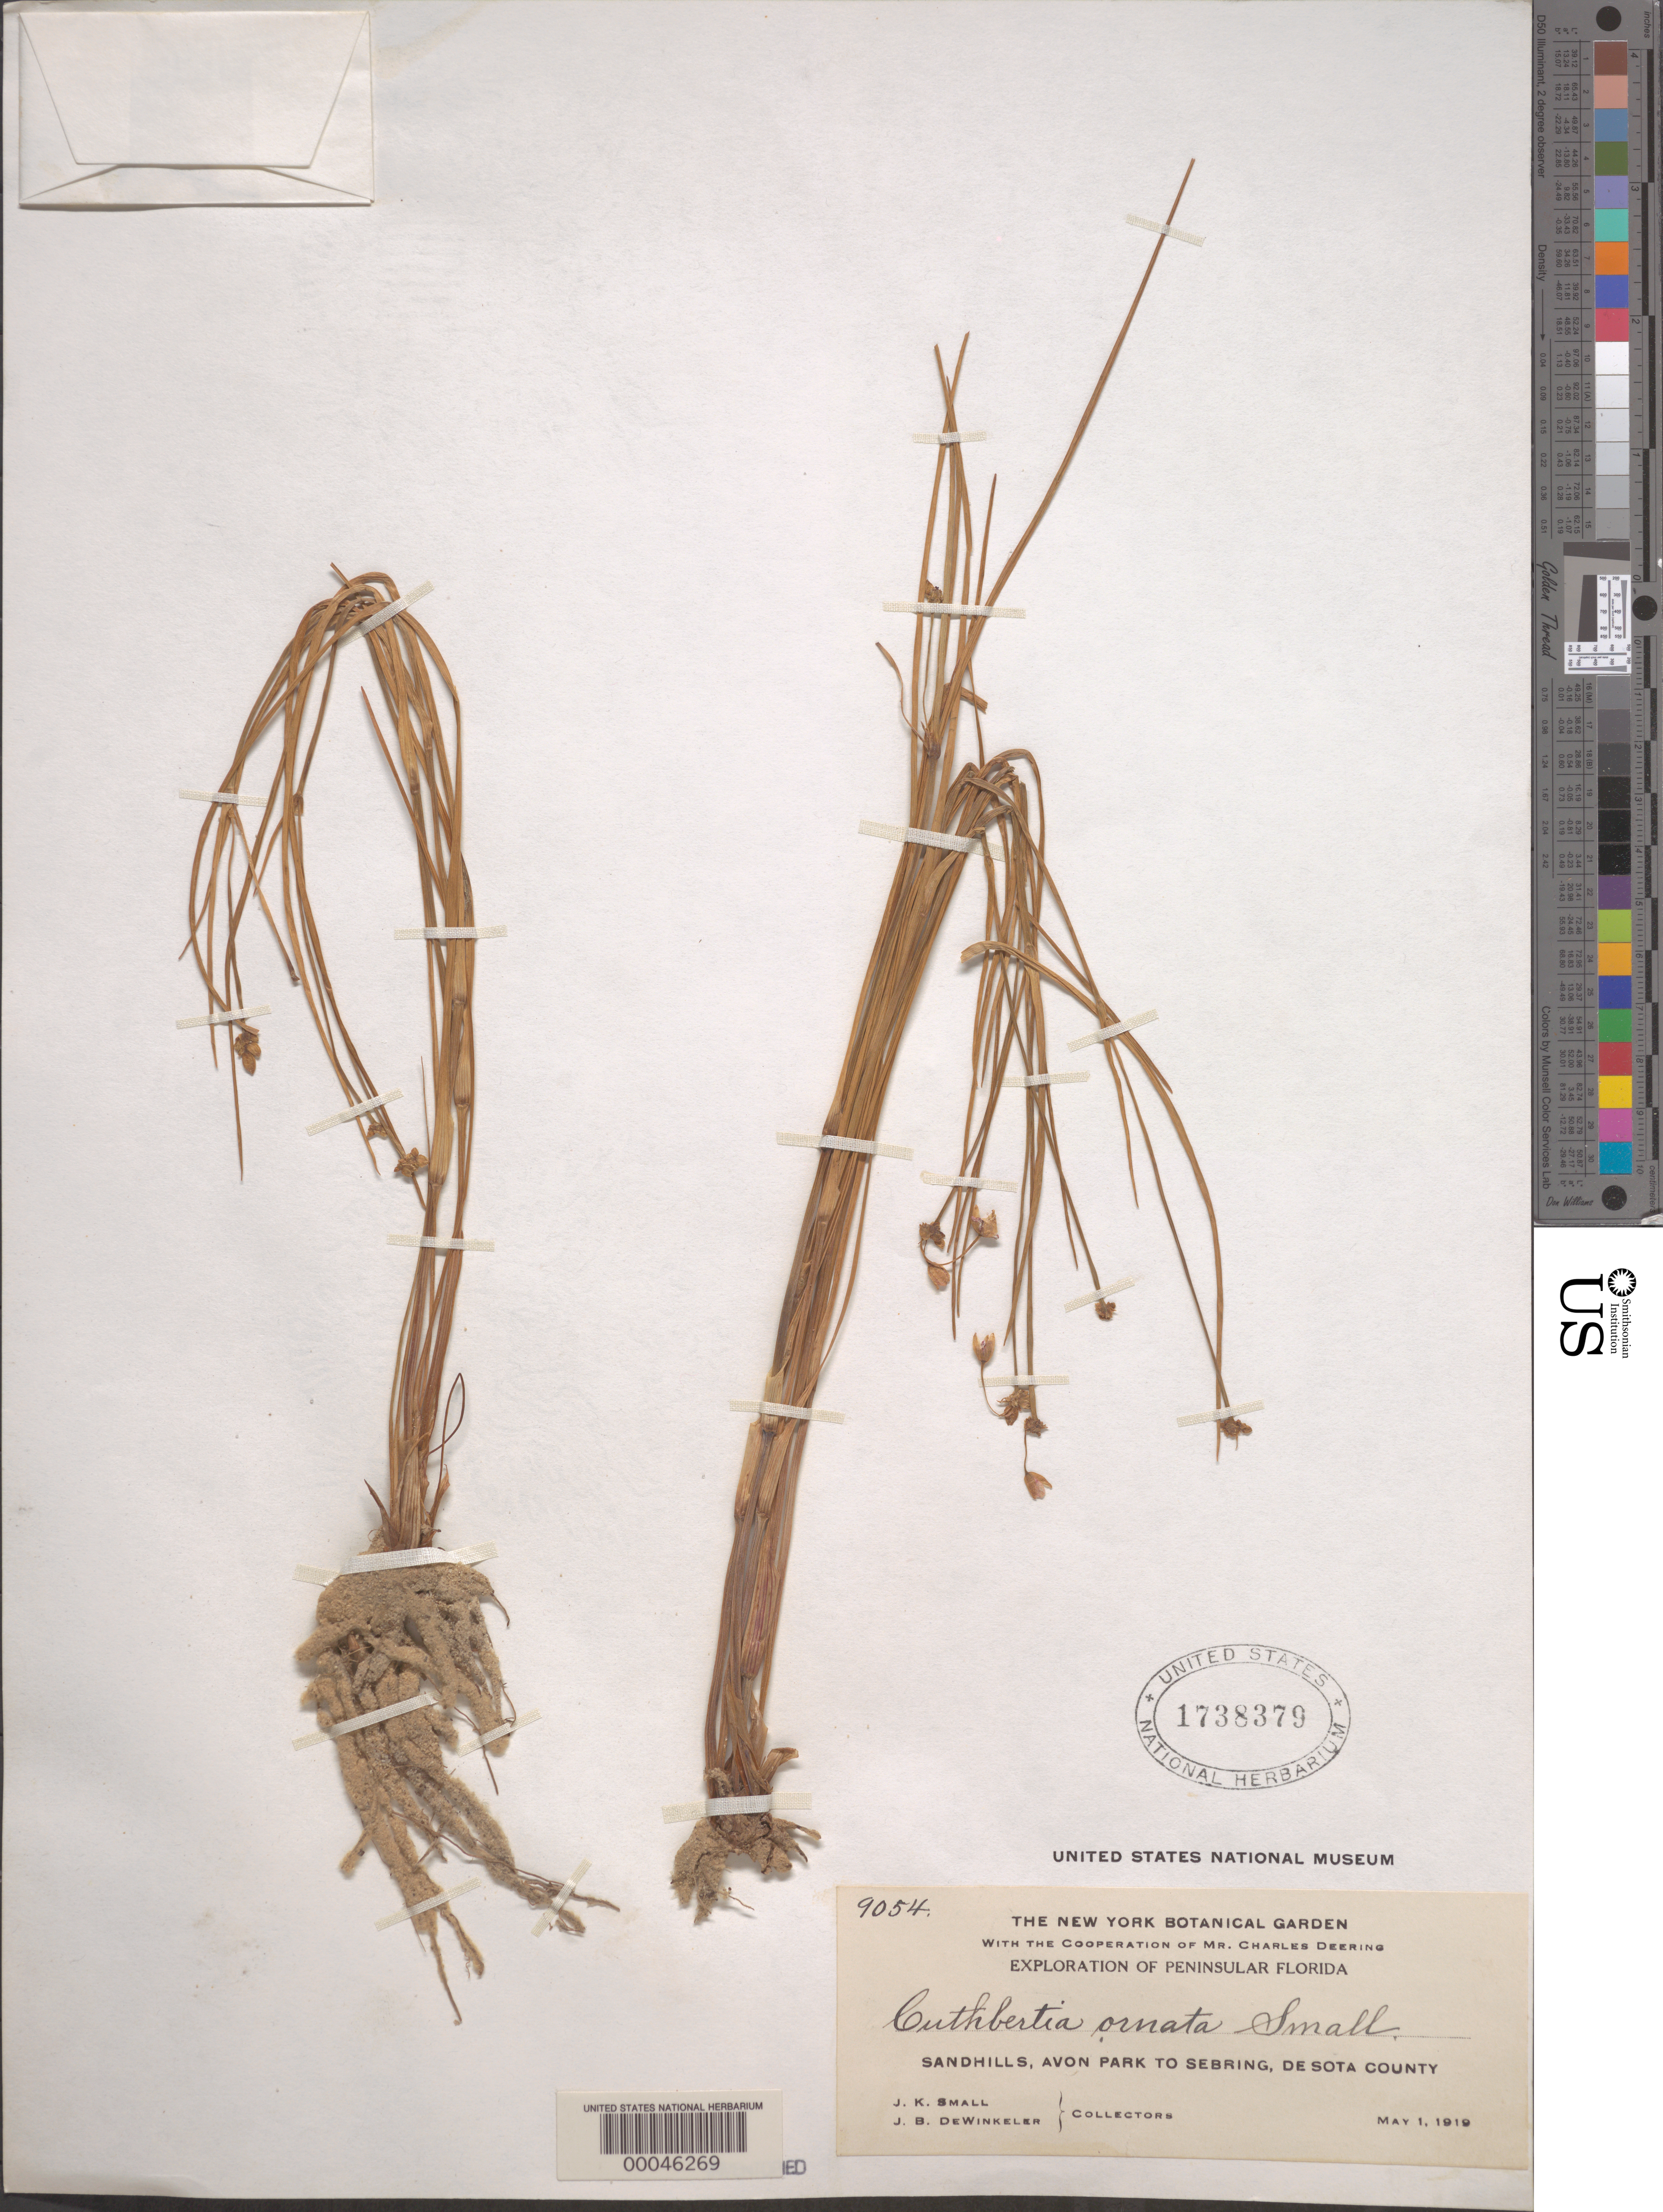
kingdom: Plantae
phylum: Tracheophyta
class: Liliopsida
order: Commelinales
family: Commelinaceae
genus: Cuthbertia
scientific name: Cuthbertia ornata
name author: Small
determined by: Strong, Mark T., (BOT), Smithsonian Institution - National Museum of Natural History (UNITED STATES)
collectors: J. K. Small & J. Dewinkler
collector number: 9054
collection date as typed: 01 May 1919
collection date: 1919-05-01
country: United States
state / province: Florida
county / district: De Soto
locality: Avon park to sebring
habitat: Sandhills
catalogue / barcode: US 1738379